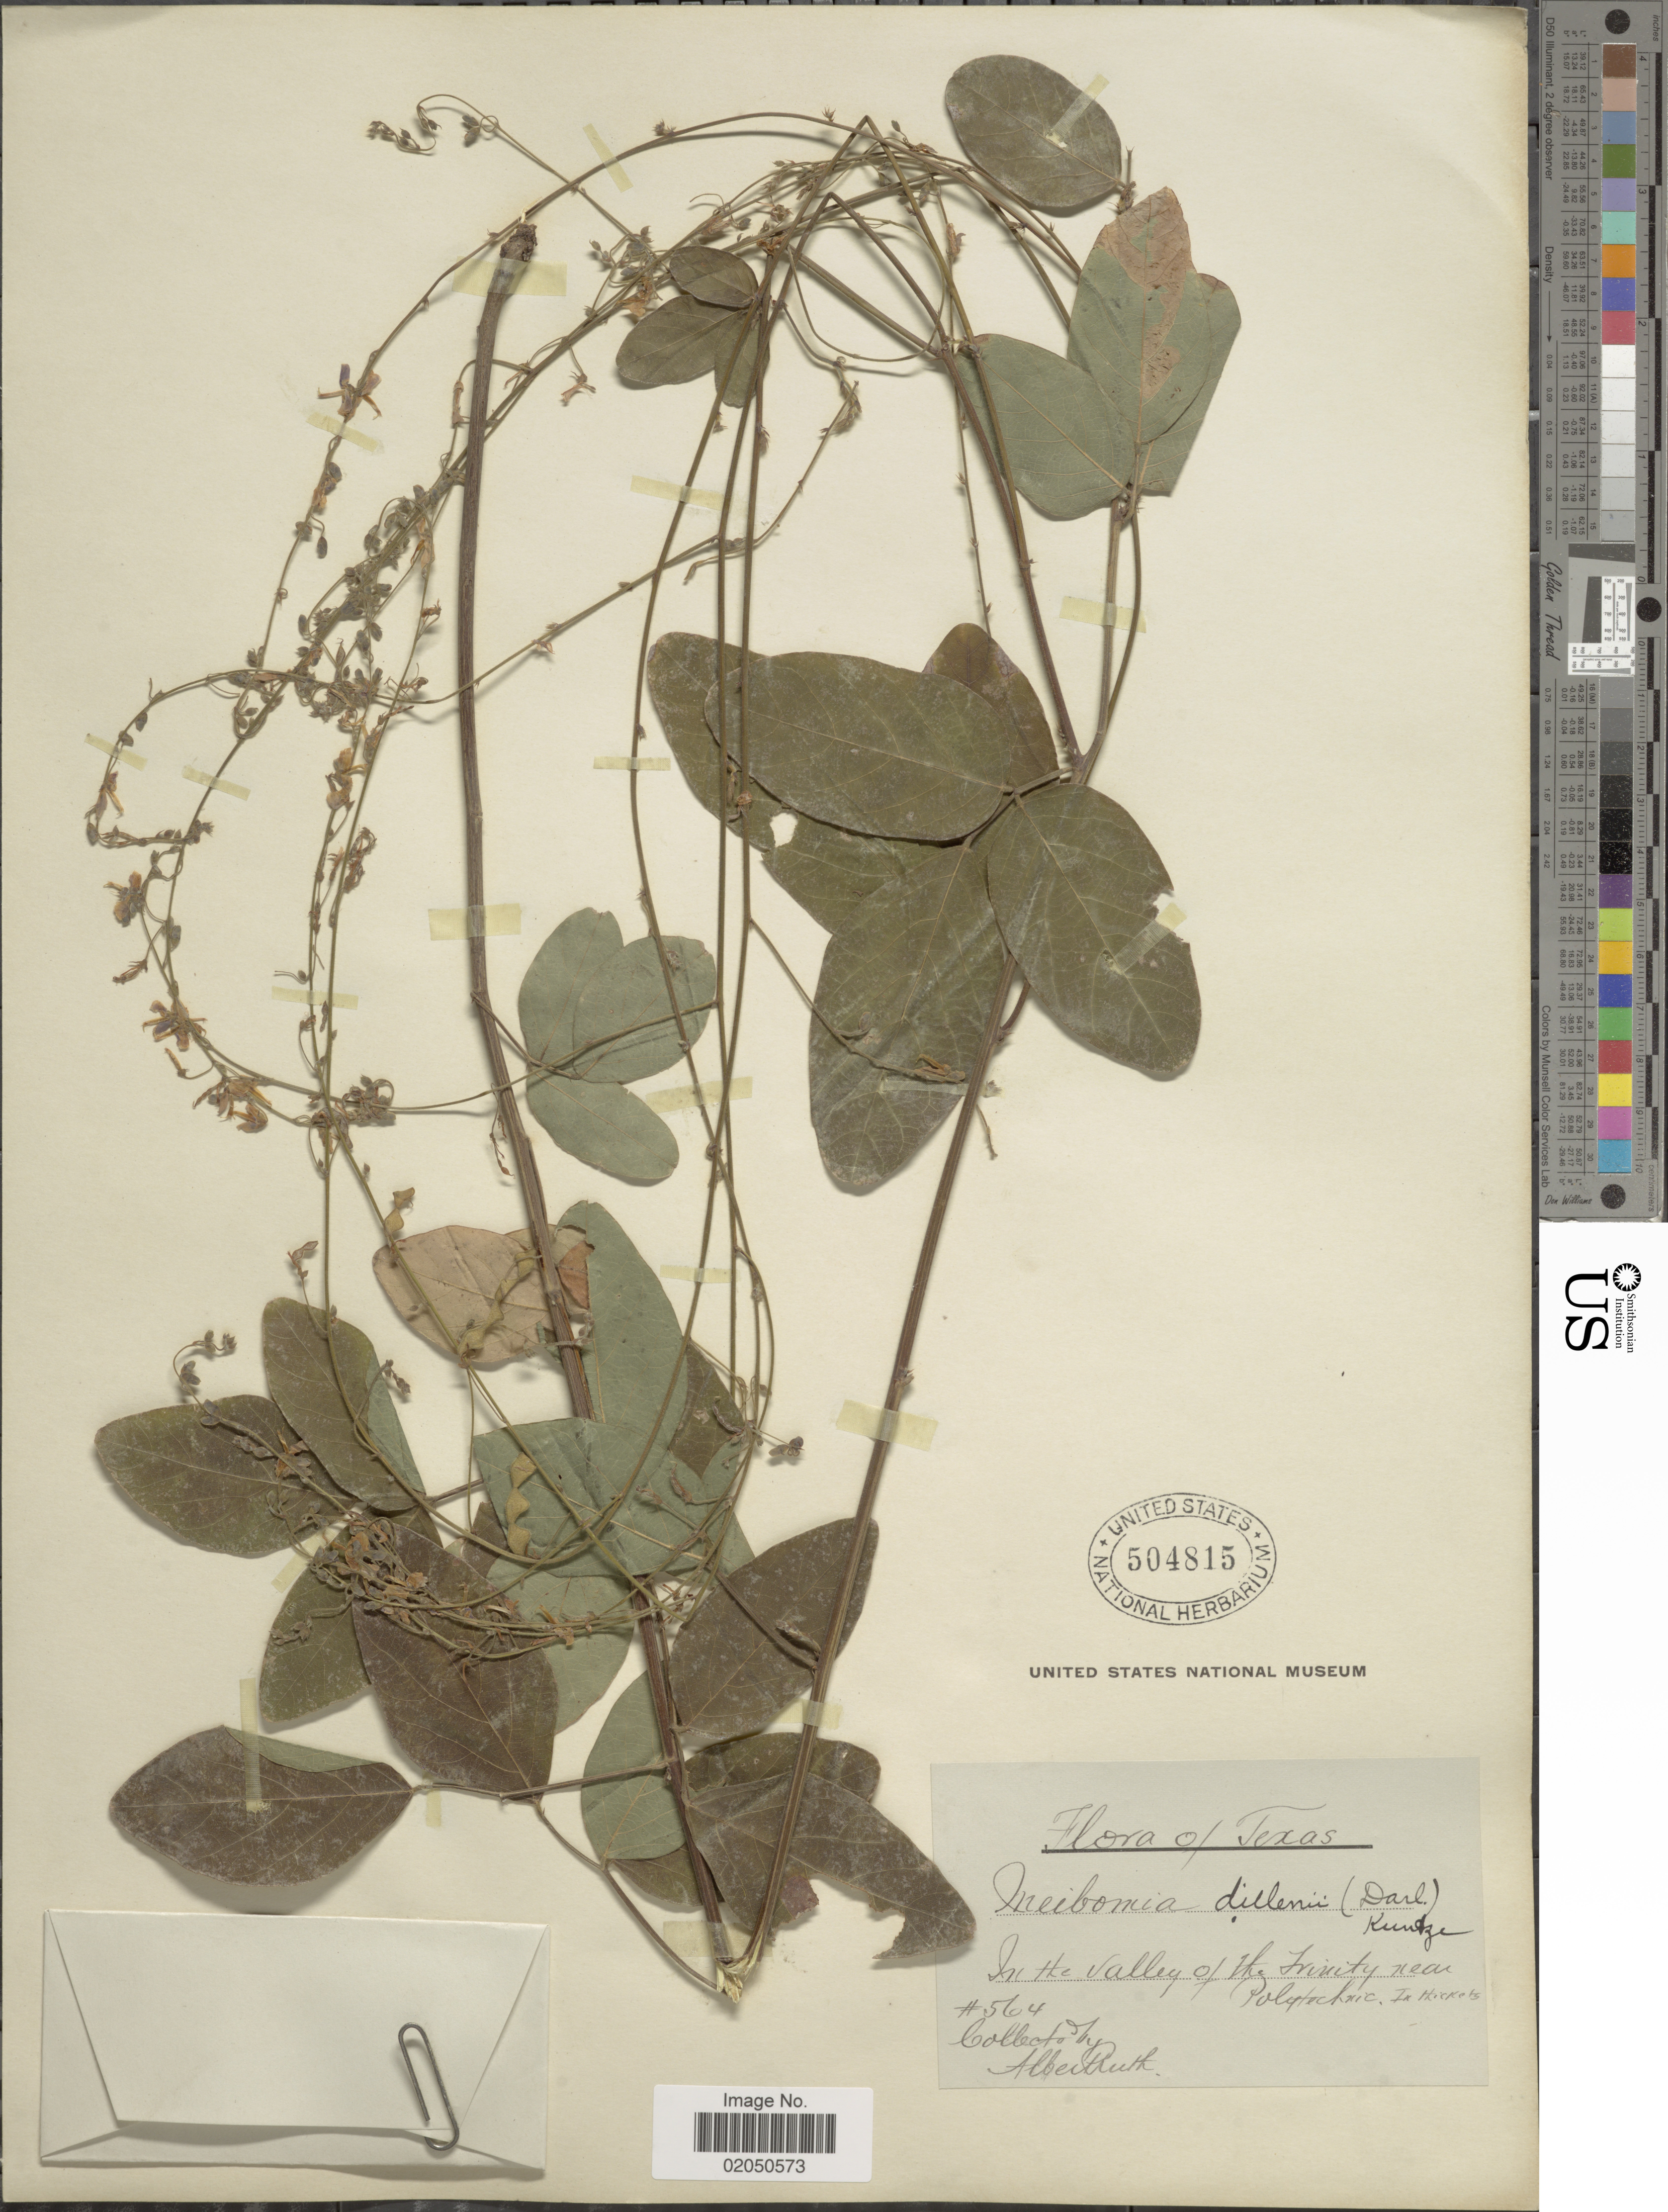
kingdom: Plantae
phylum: Tracheophyta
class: Magnoliopsida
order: Fabales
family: Fabaceae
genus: Desmodium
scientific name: Desmodium glabellum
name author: (Michx.) DC.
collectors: A. Ruth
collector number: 564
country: United States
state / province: Texas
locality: In the Valley of the Trinity near Polytechnic.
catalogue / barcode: US 504815